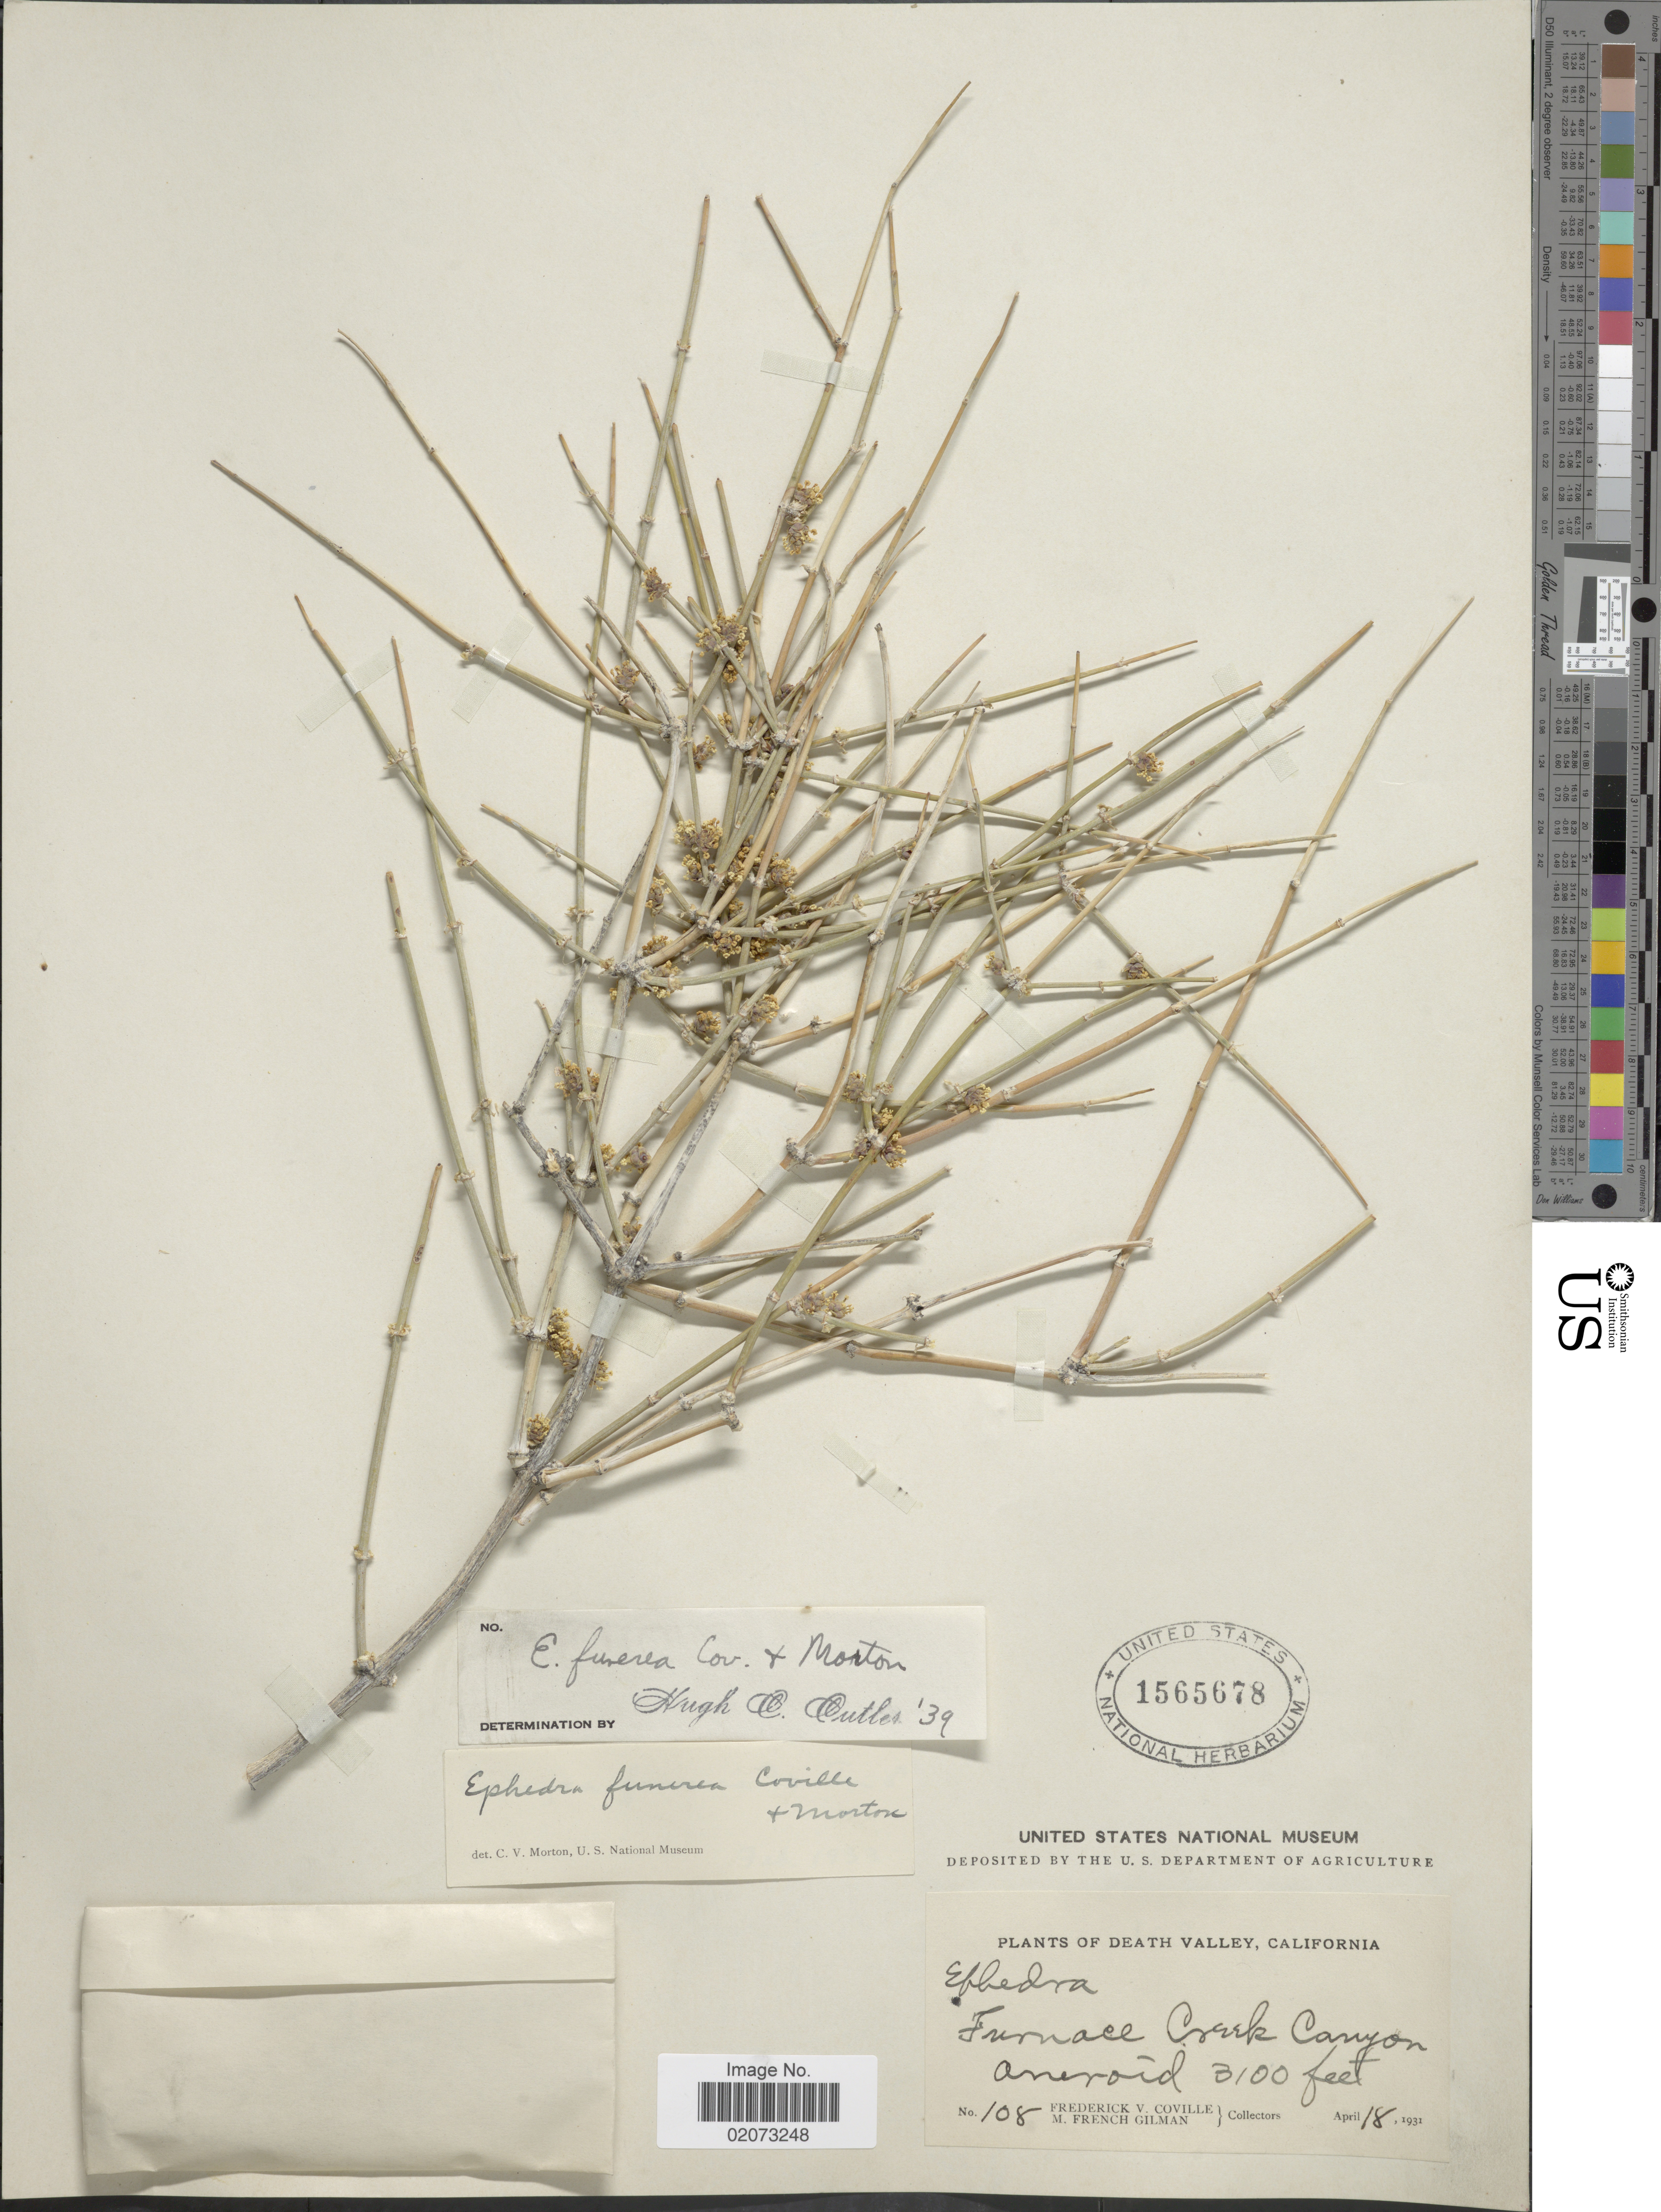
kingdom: Plantae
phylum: Tracheophyta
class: Gnetopsida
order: Ephedrales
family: Ephedraceae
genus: Ephedra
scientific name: Ephedra funerea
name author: Coville & C.V. Morton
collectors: F. V. Coville & M. F. Gilman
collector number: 108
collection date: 1932-04-18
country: United States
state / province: California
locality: Death Valley. Furnace Creek Canyon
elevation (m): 945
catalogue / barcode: US 1565678